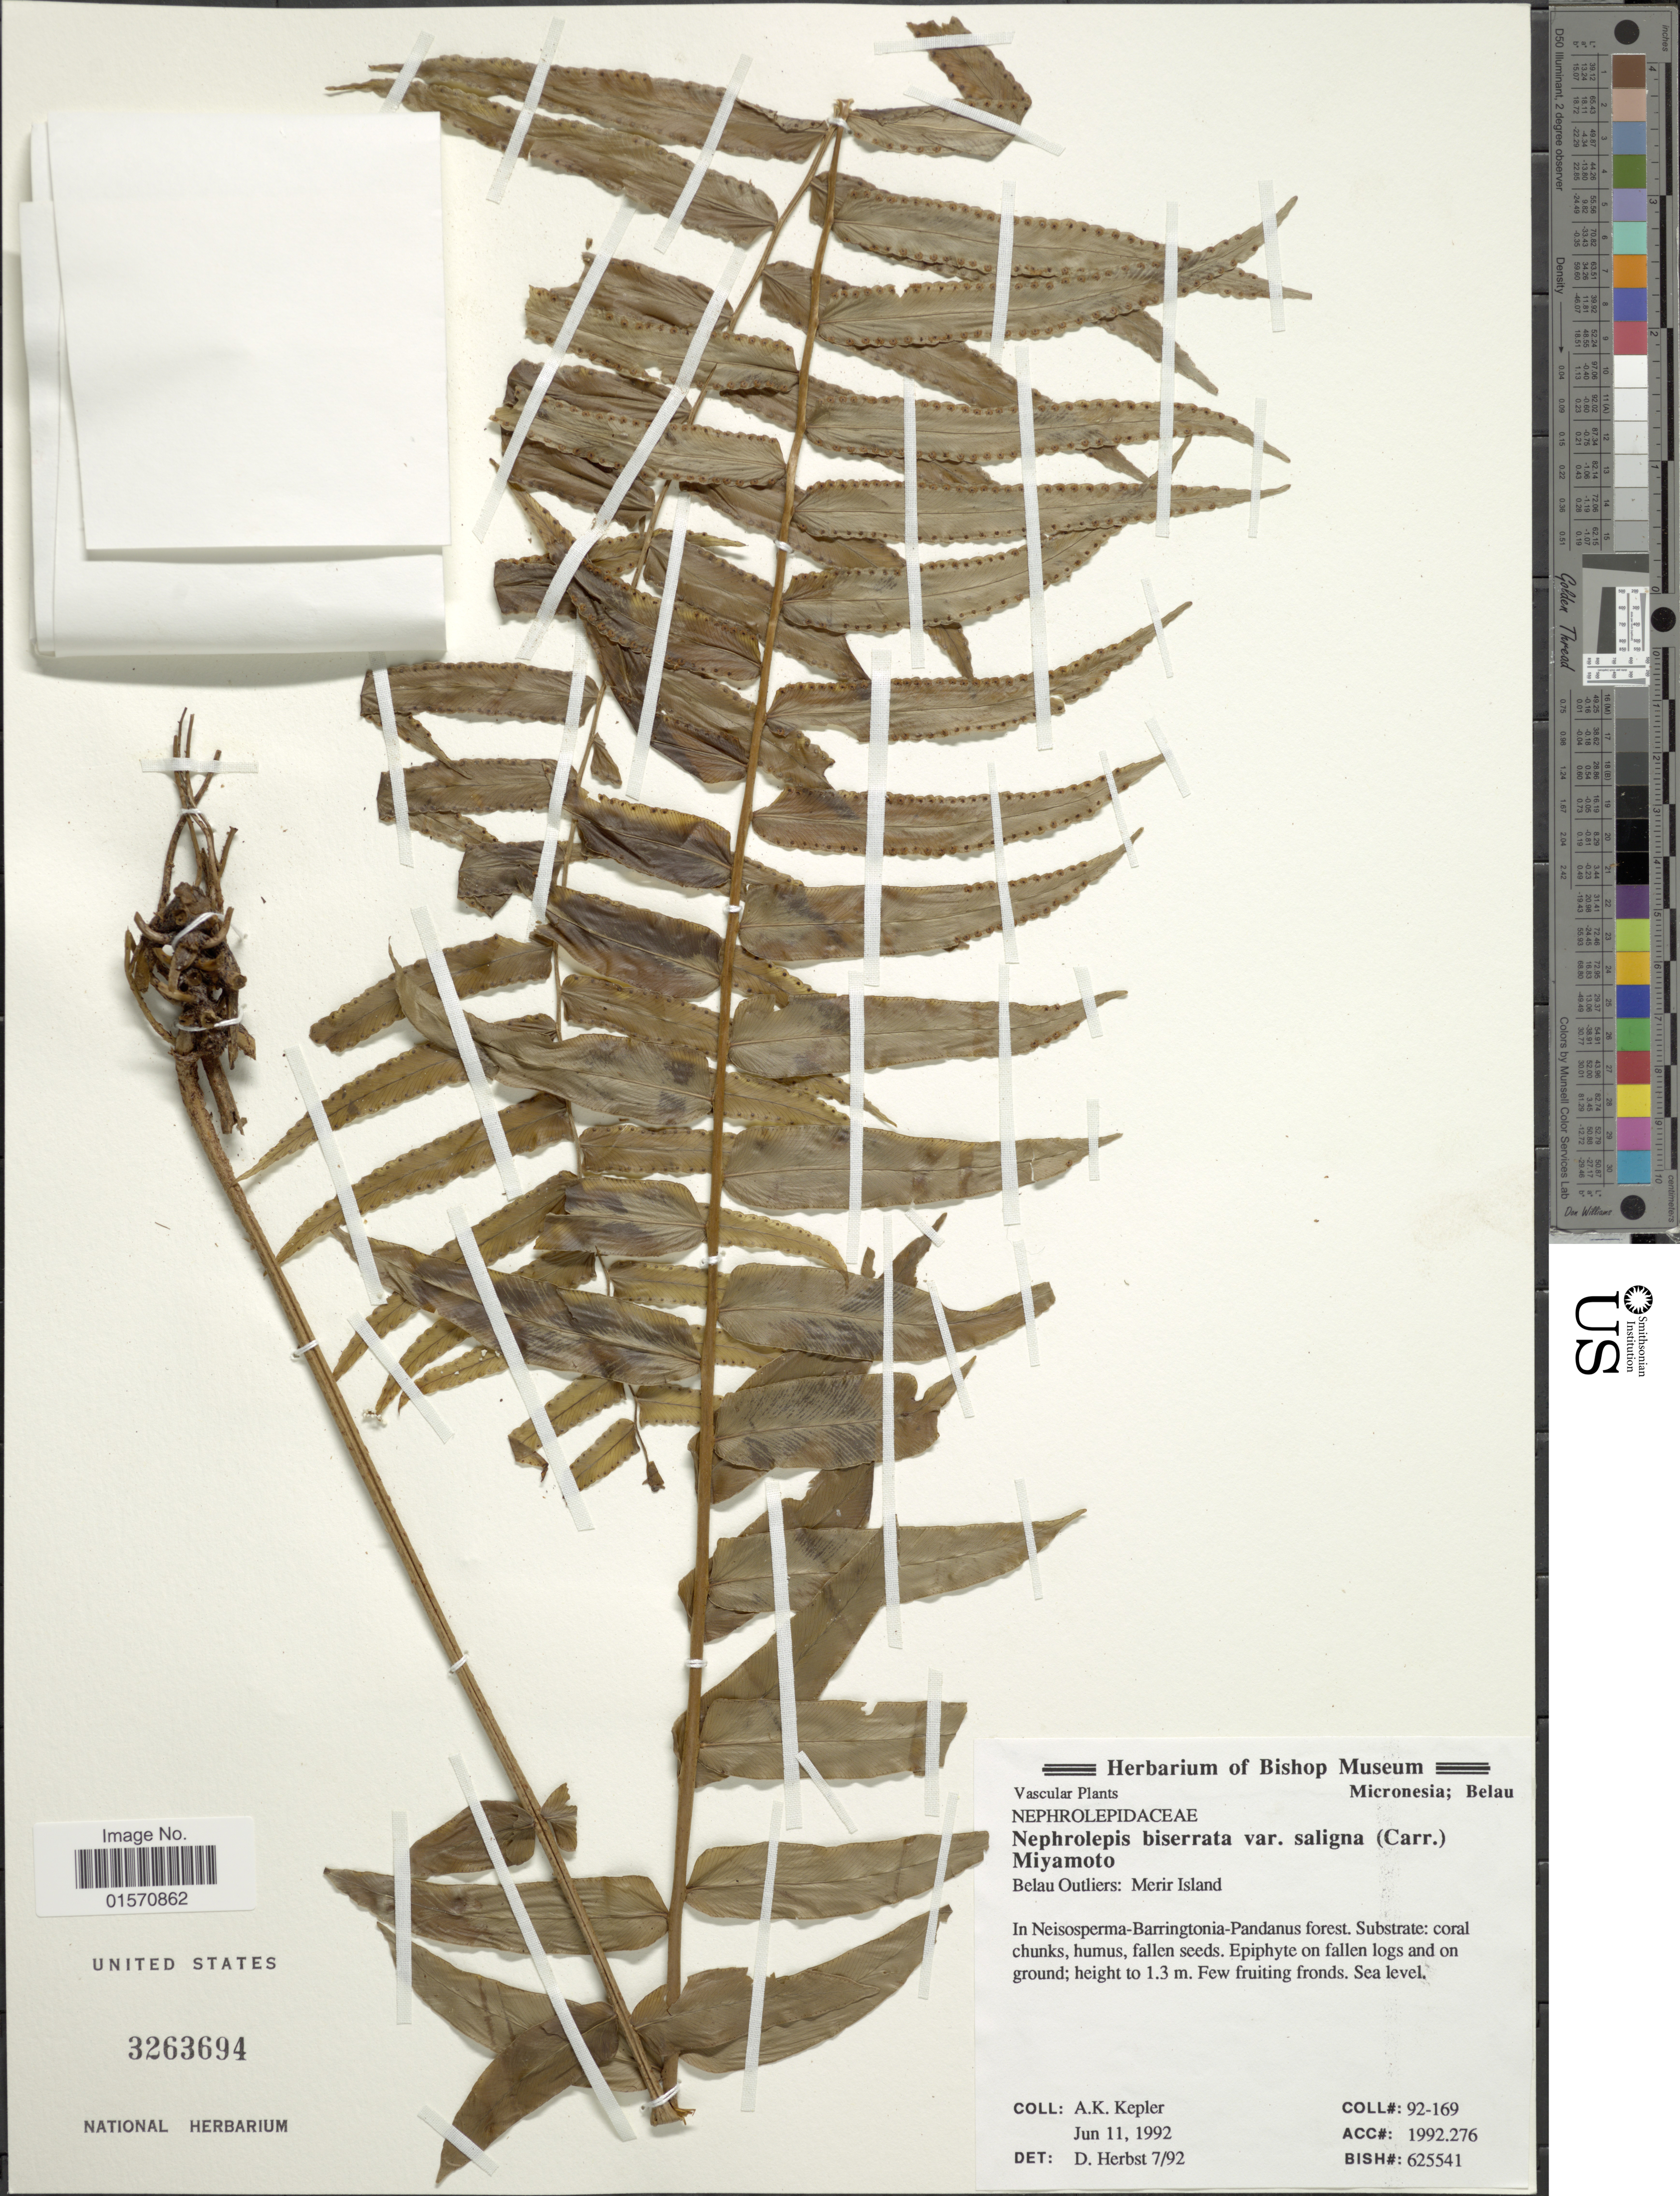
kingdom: Plantae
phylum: Tracheophyta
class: Polypodiopsida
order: Polypodiales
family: Nephrolepidaceae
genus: Nephrolepis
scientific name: Nephrolepis biserrata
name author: (Sw.) Schott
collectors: A. K. Kepler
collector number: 92-169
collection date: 1992-06-11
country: Palau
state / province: Belau Outliers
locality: Merir Island. In Neisosperma-Barringtonia-Pandanus forest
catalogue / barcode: US 3263694